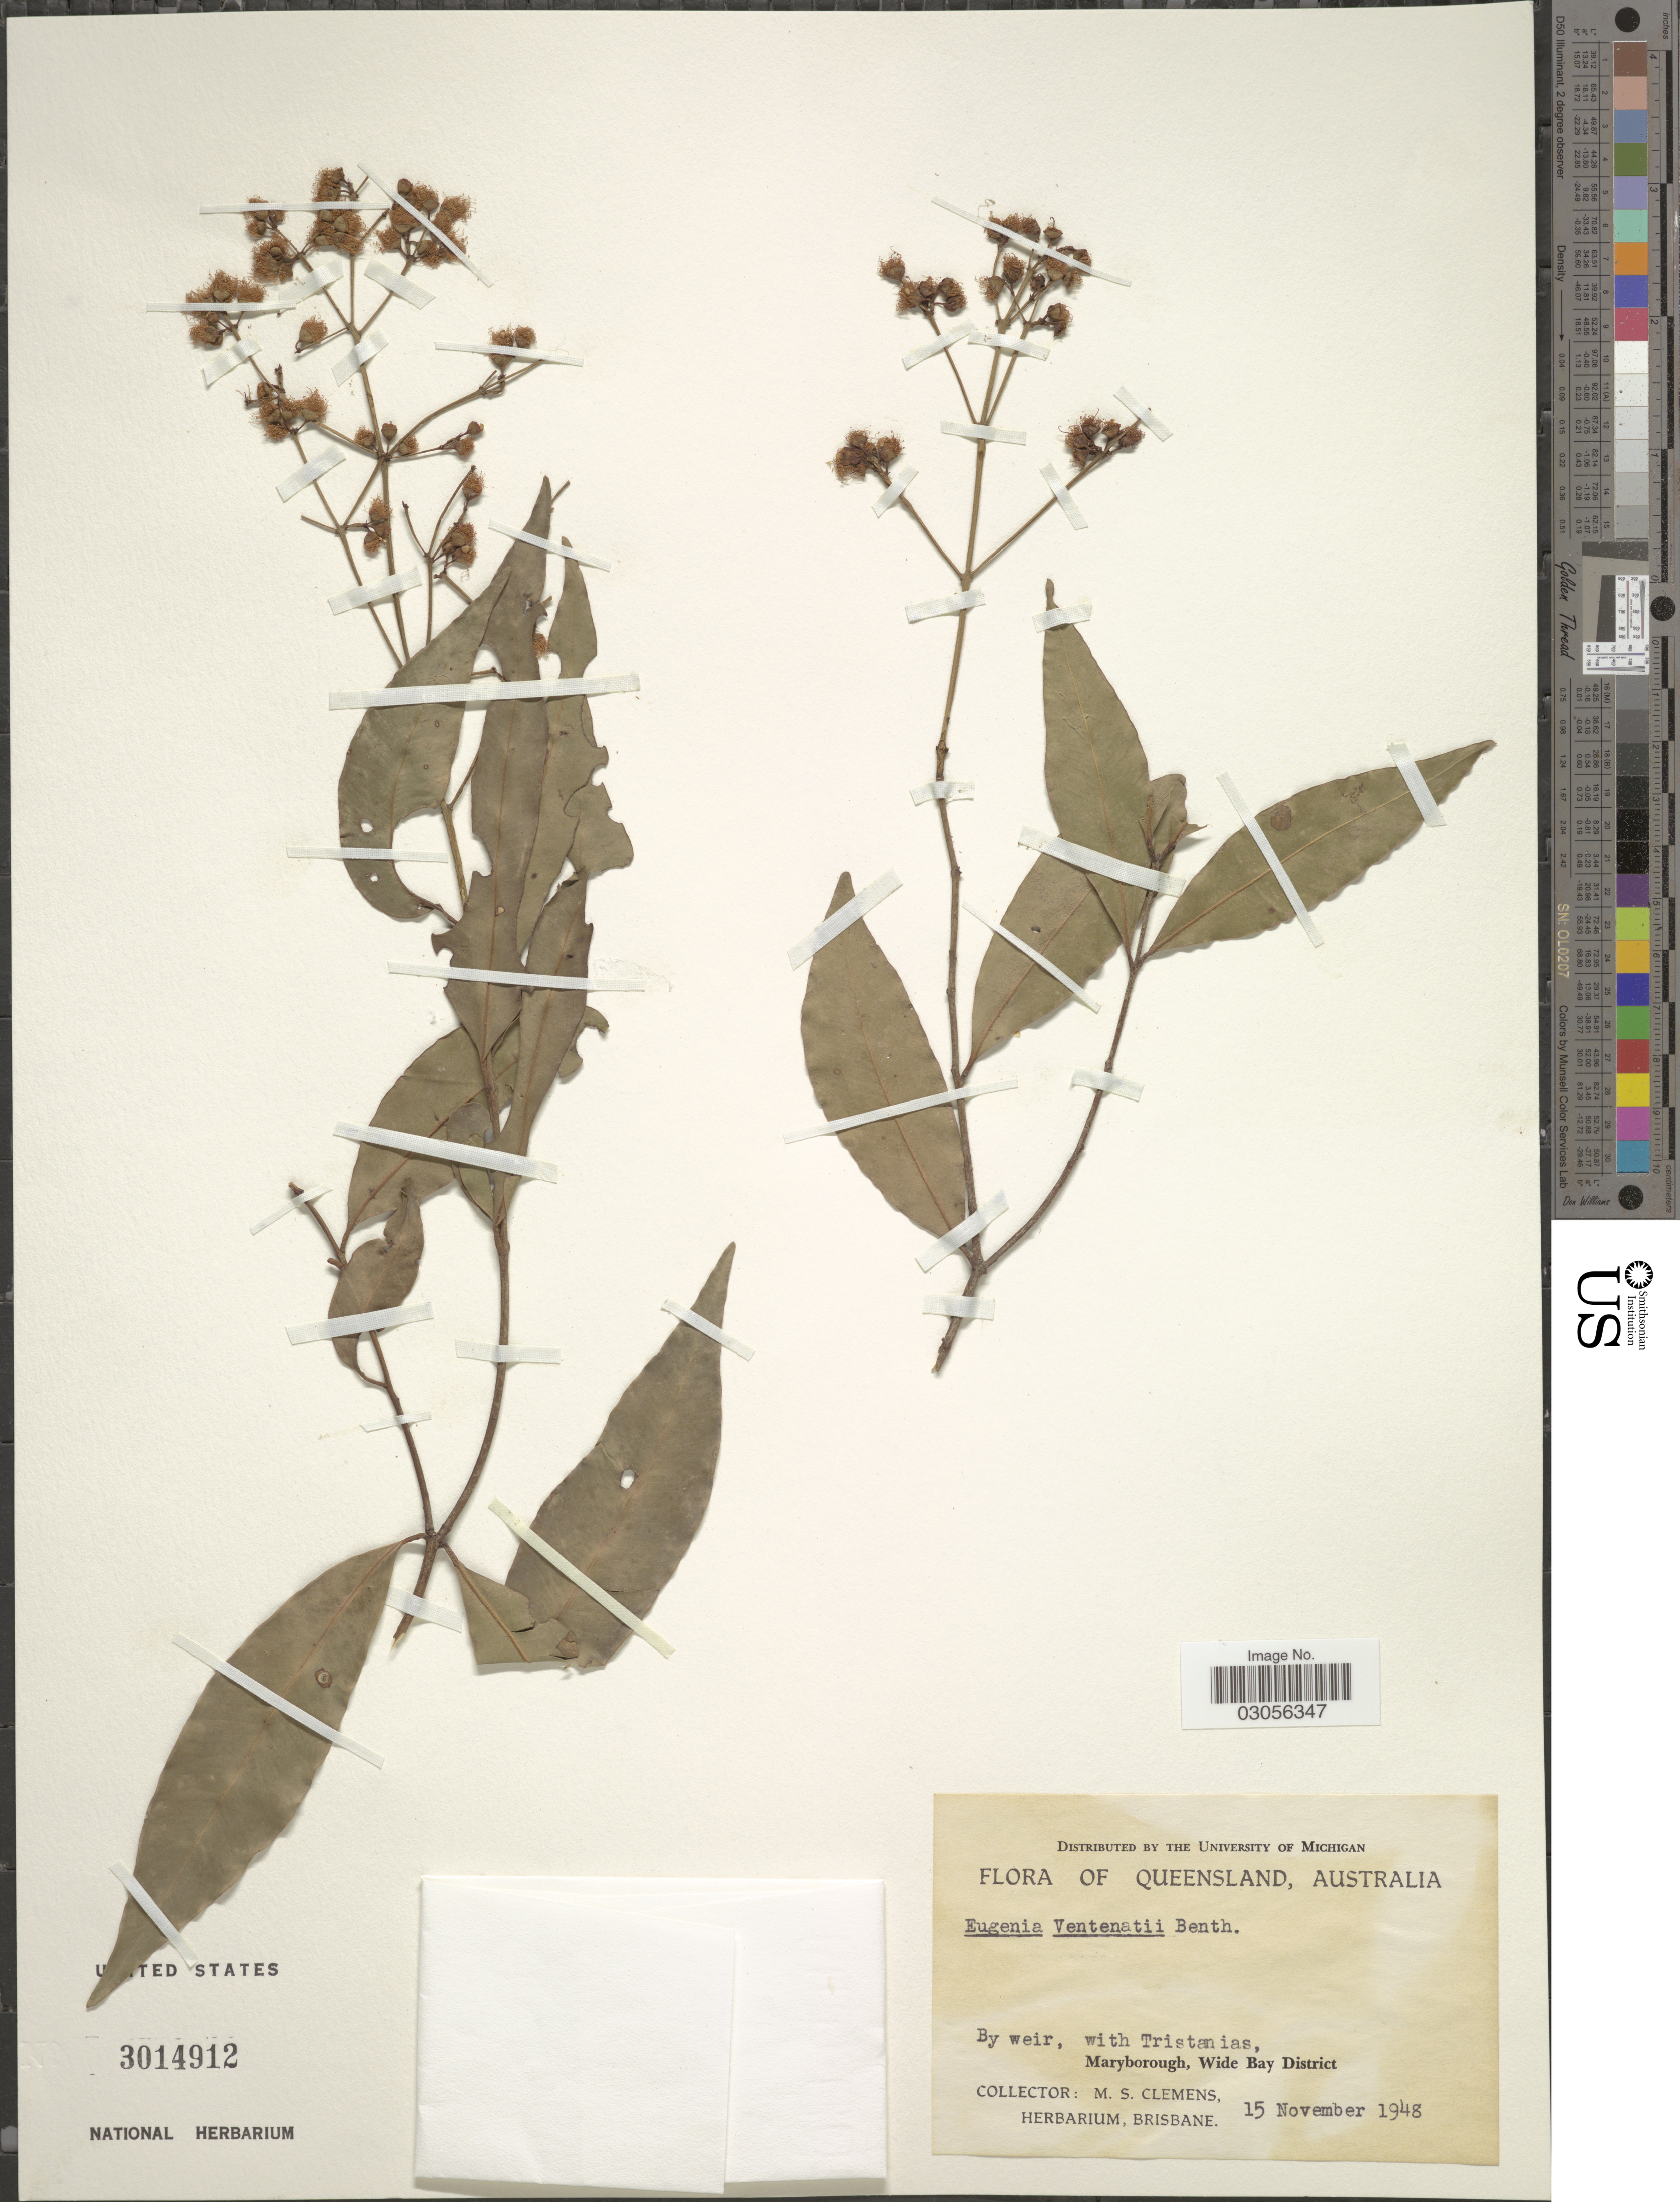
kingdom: Plantae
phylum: Tracheophyta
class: Magnoliopsida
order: Myrtales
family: Myrtaceae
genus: Syzygium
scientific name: Syzygium floribundum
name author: F. Muell.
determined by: Strong, Mark T., (BOT), Smithsonian Institution - National Museum of Natural History (UNITED STATES)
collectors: J. Shirley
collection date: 1948-11-15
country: Australia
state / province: Queensland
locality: Maryborough, Wide Bay District.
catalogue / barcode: US 3014912